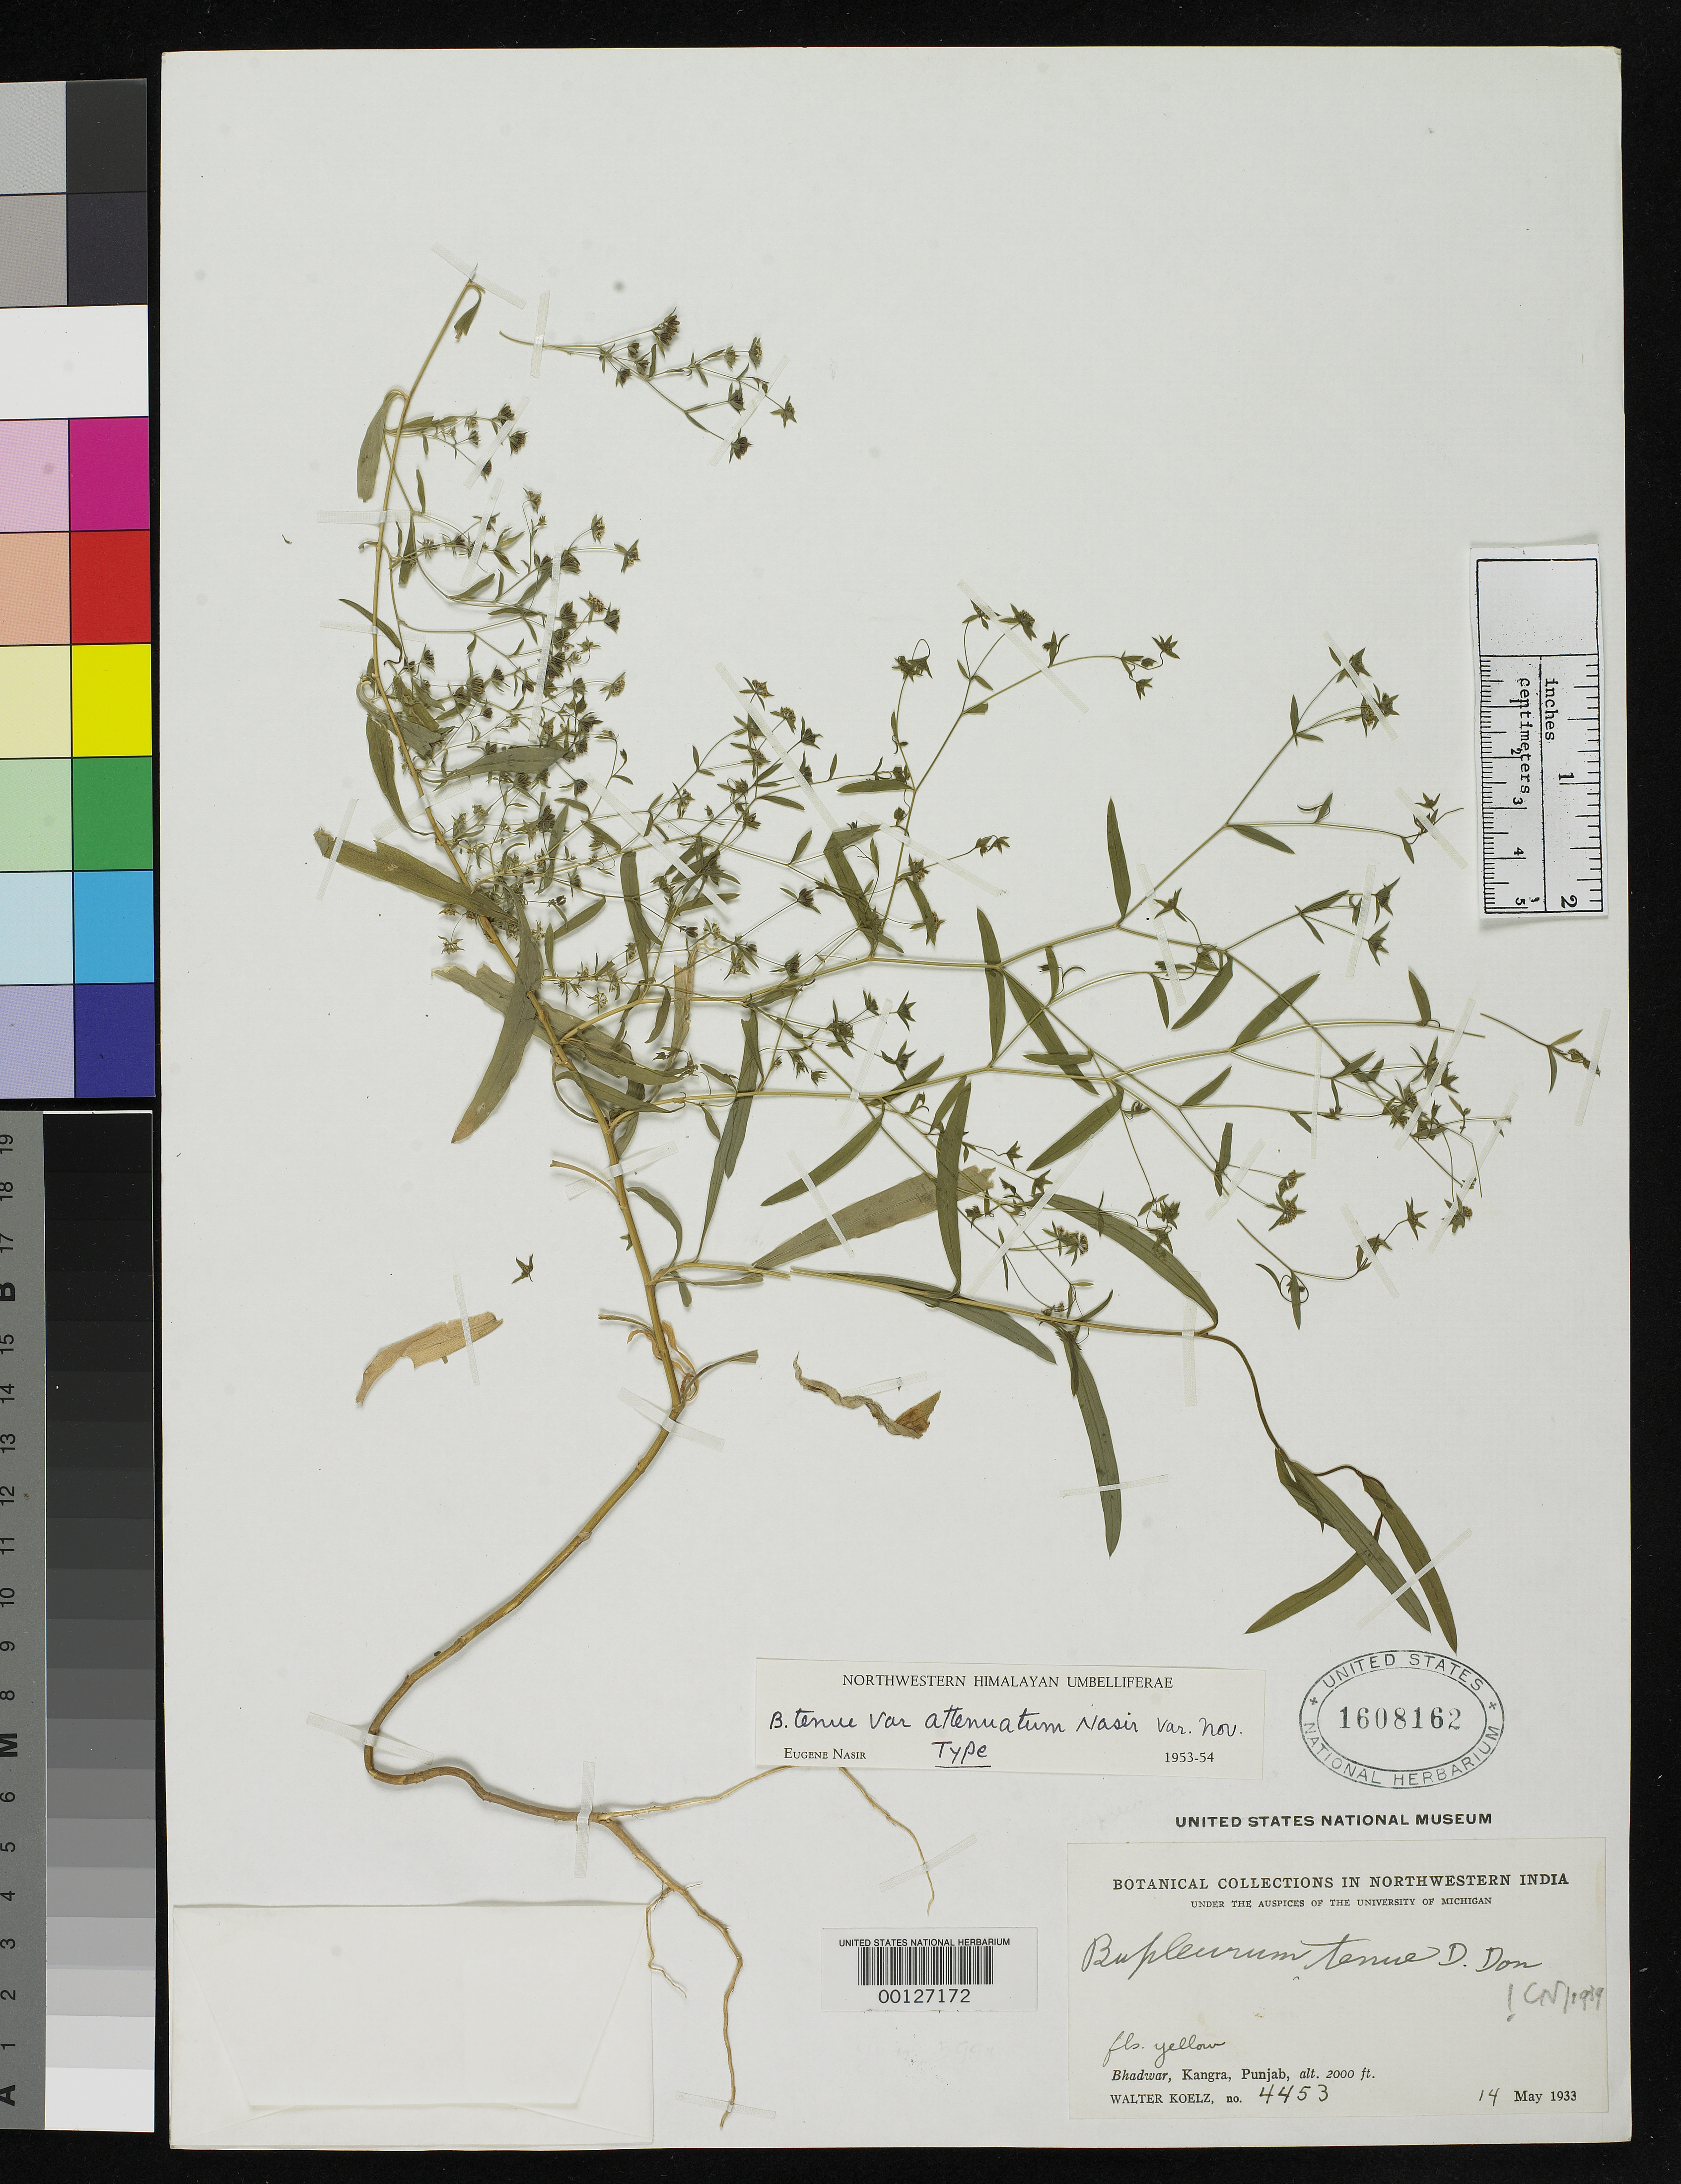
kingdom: Plantae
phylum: Tracheophyta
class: Magnoliopsida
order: Apiales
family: Apiaceae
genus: Bupleurum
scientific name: Bupleurum tenue var. attenuatum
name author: Nasir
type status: Holotype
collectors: W. N. Koelz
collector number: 4453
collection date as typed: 14 May 1933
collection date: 1933-05-14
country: India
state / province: Himachal Pradesh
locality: Kangra.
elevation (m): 610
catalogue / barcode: US 1608162